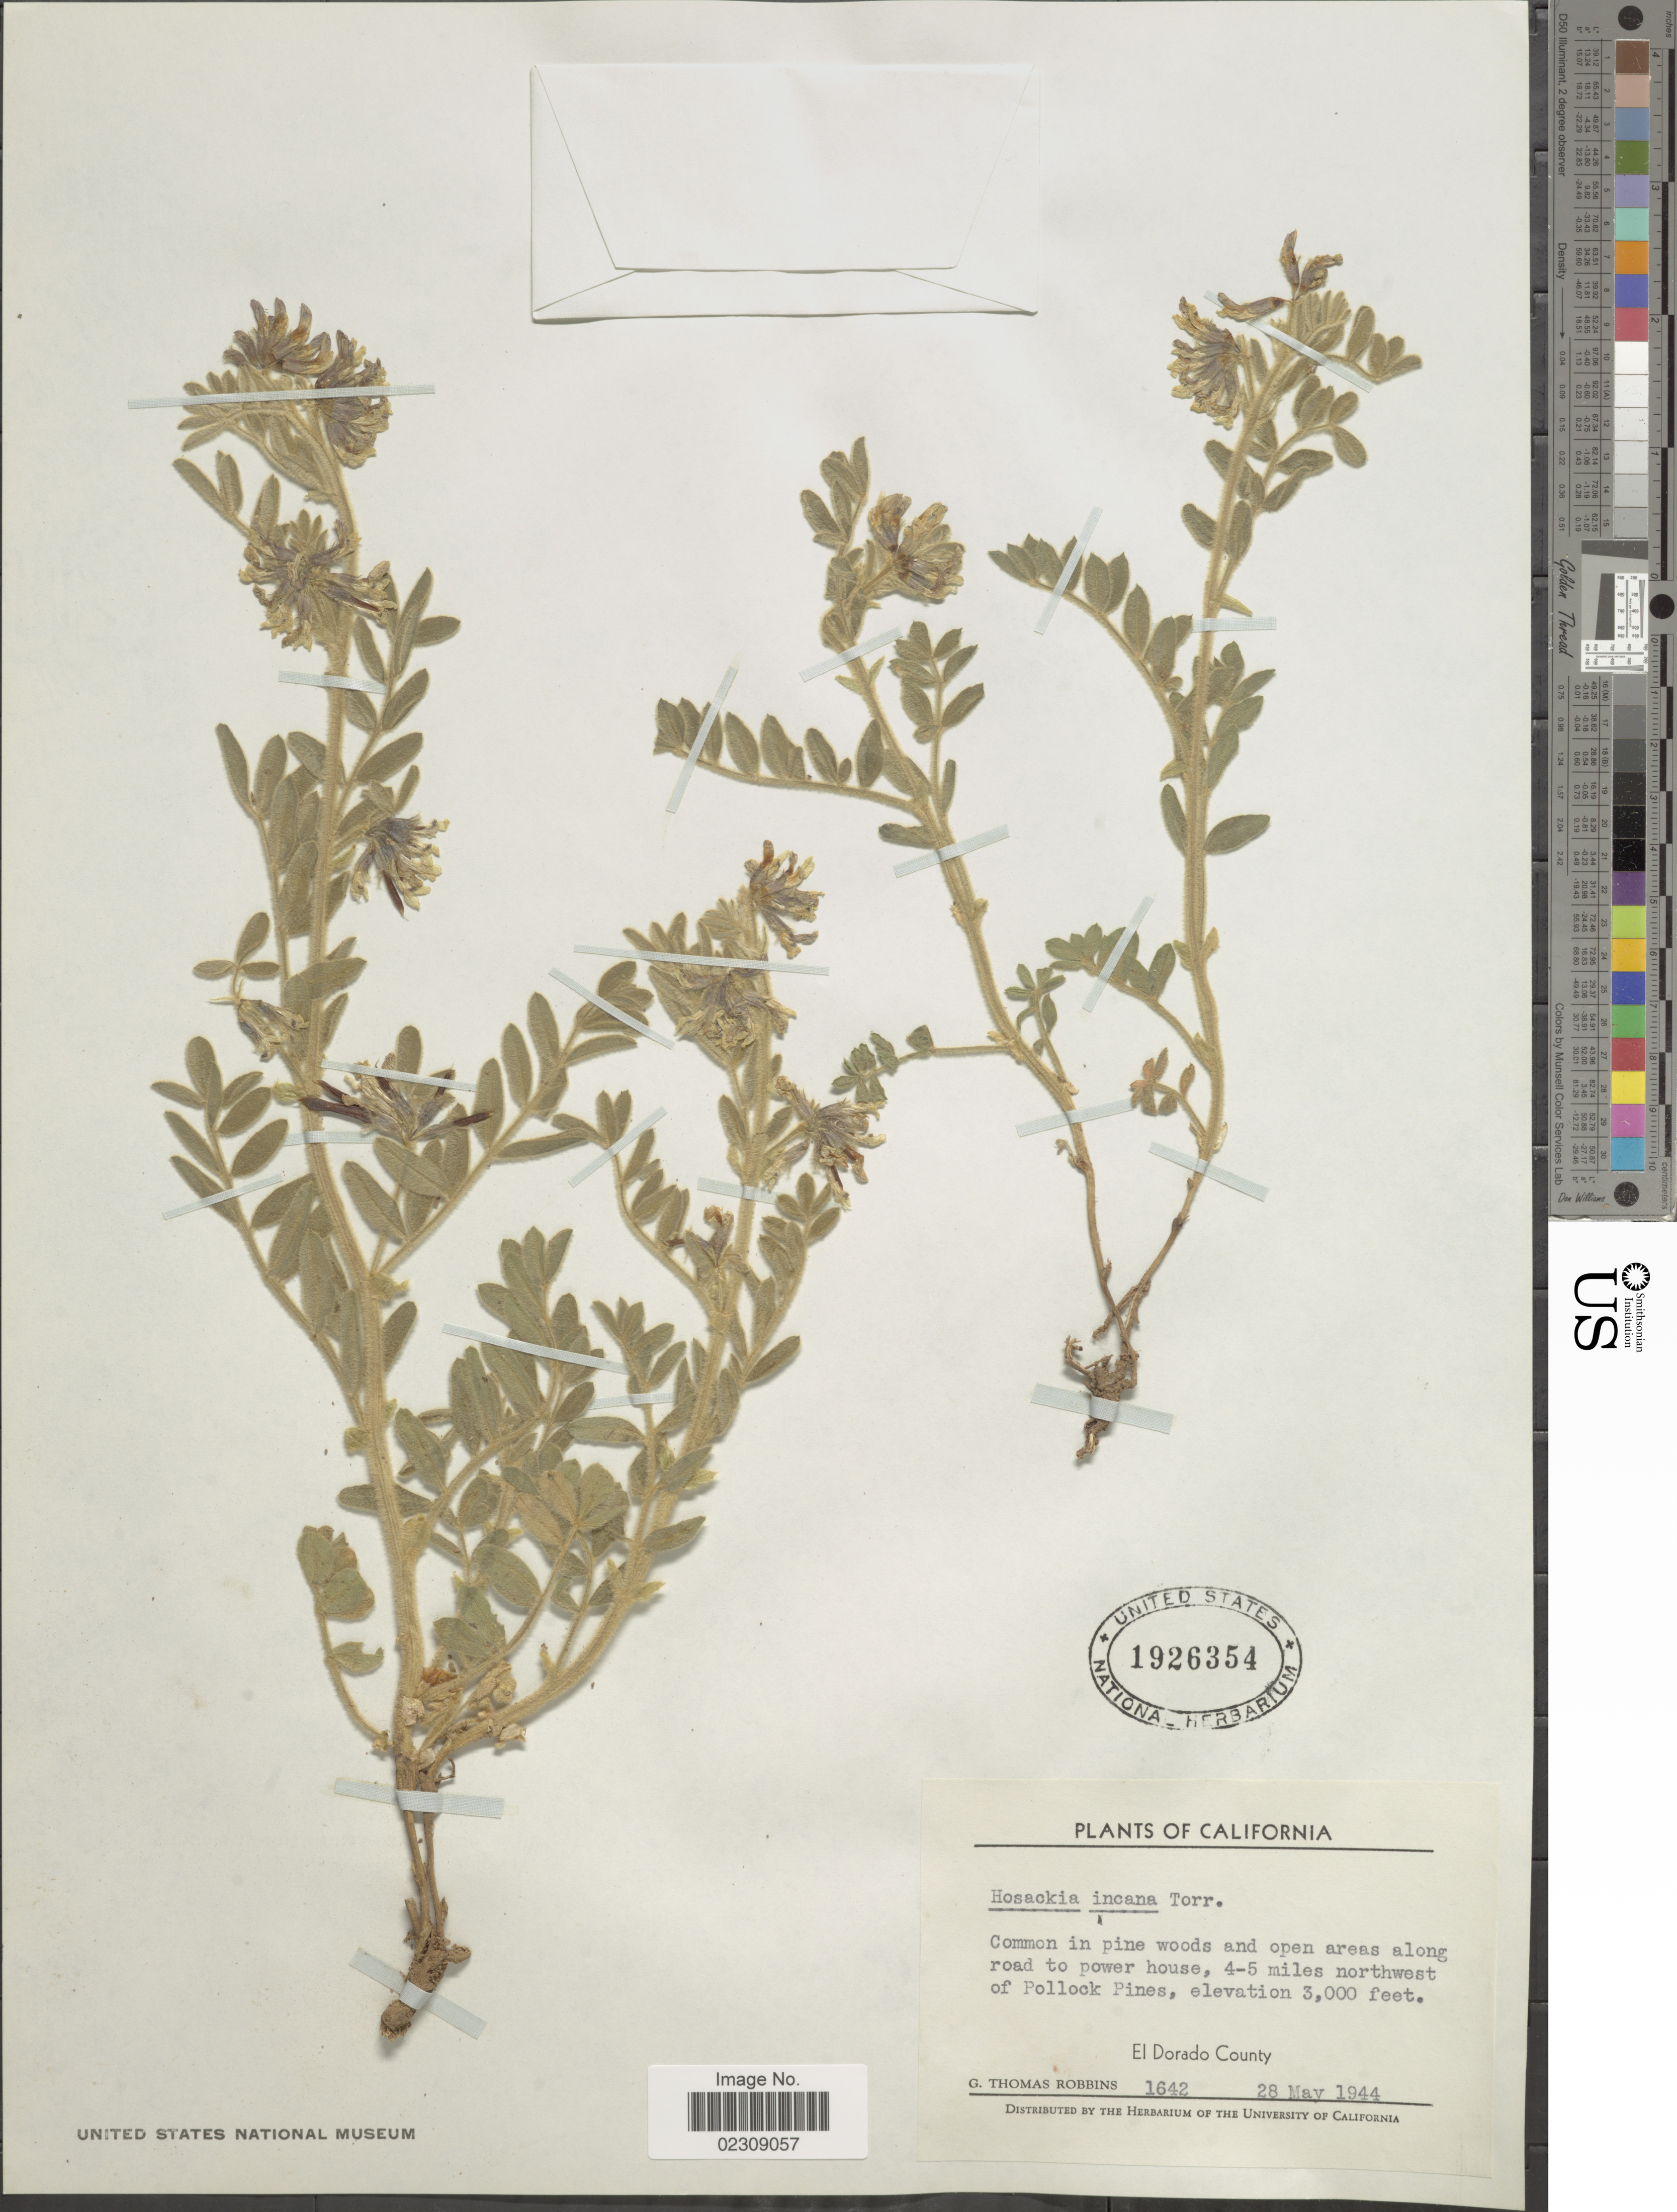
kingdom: Plantae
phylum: Tracheophyta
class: Magnoliopsida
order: Fabales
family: Fabaceae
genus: Hosackia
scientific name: Hosackia incana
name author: Torr.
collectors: G. T. Robbins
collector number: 1642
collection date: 1944-05-28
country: United States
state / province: California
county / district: El Dorado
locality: Common in pine woods and open areas along road to power house, 4-5 miles northwest of Pollock Pines. El Dorado County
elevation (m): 914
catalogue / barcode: US 1926354